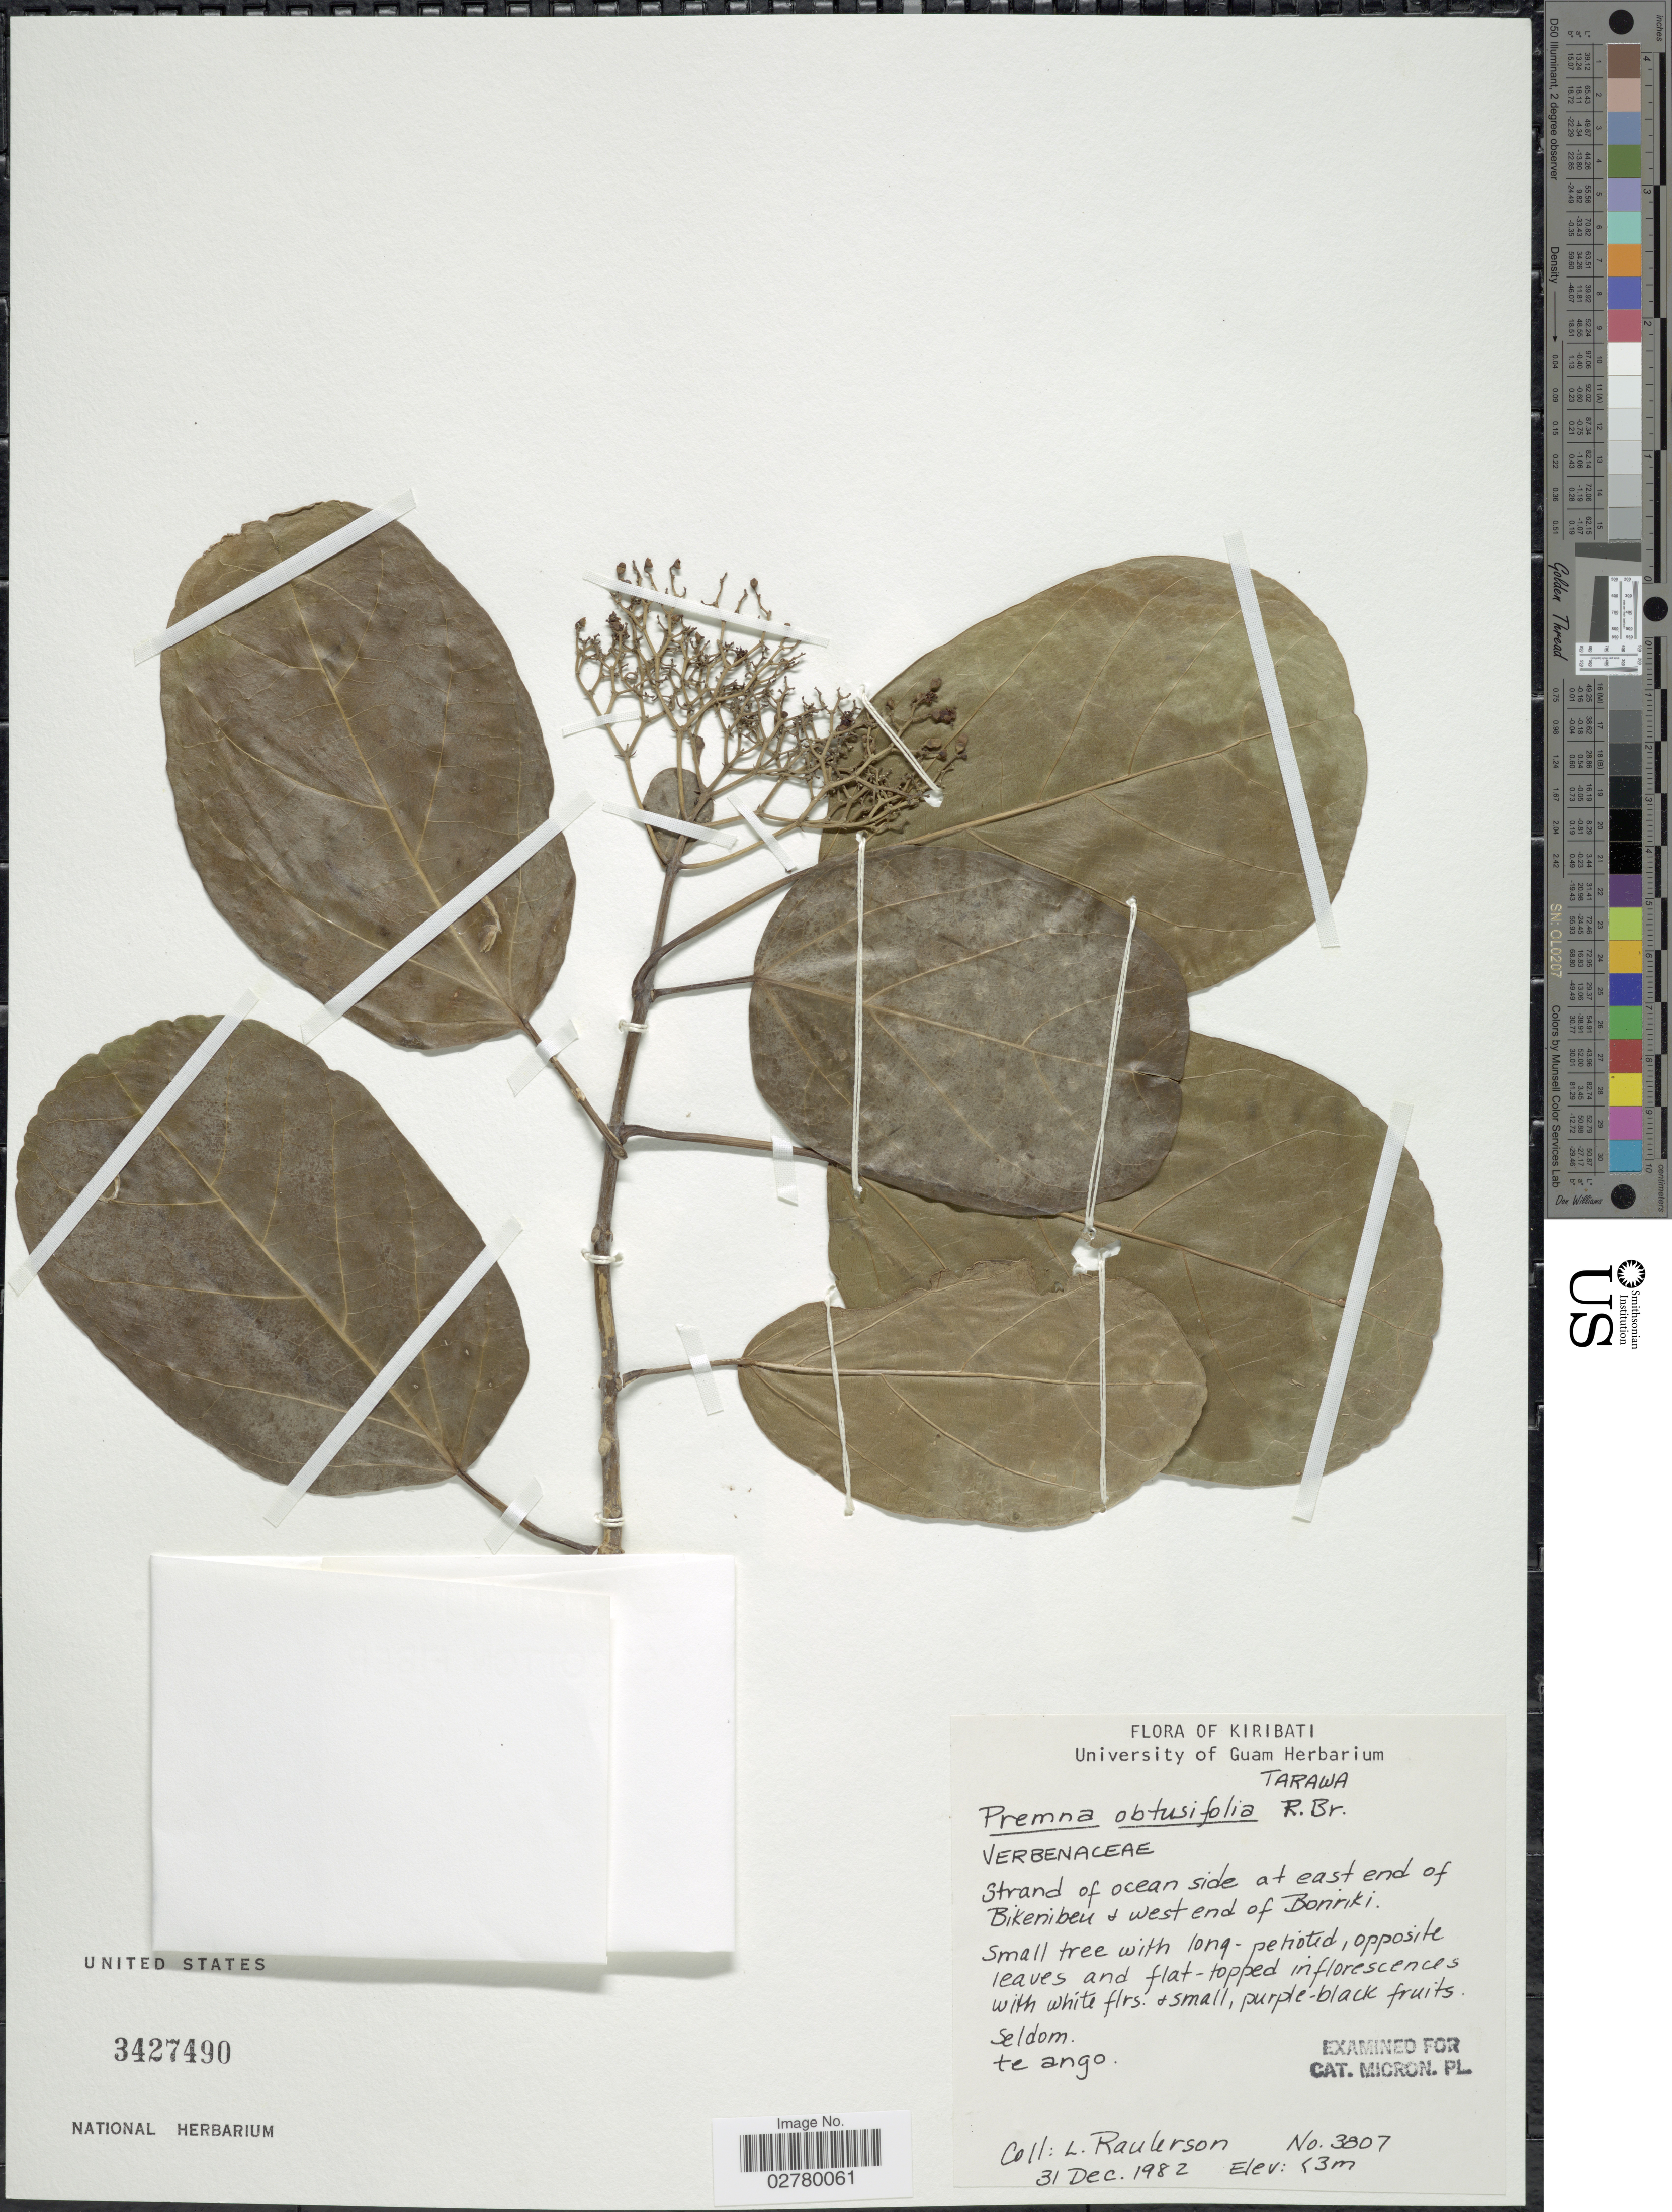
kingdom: Plantae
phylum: Tracheophyta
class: Magnoliopsida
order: Lamiales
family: Lamiaceae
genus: Premna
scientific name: Premna obtusifolia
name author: R. Br.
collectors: L. Raulerson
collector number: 3807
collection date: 1982-12-31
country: Kiribati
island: Tarawa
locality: Tarawa. Strand of ocean side at east end of Bikenibeu & west end of Bonriki.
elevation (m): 3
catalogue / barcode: US 3427490